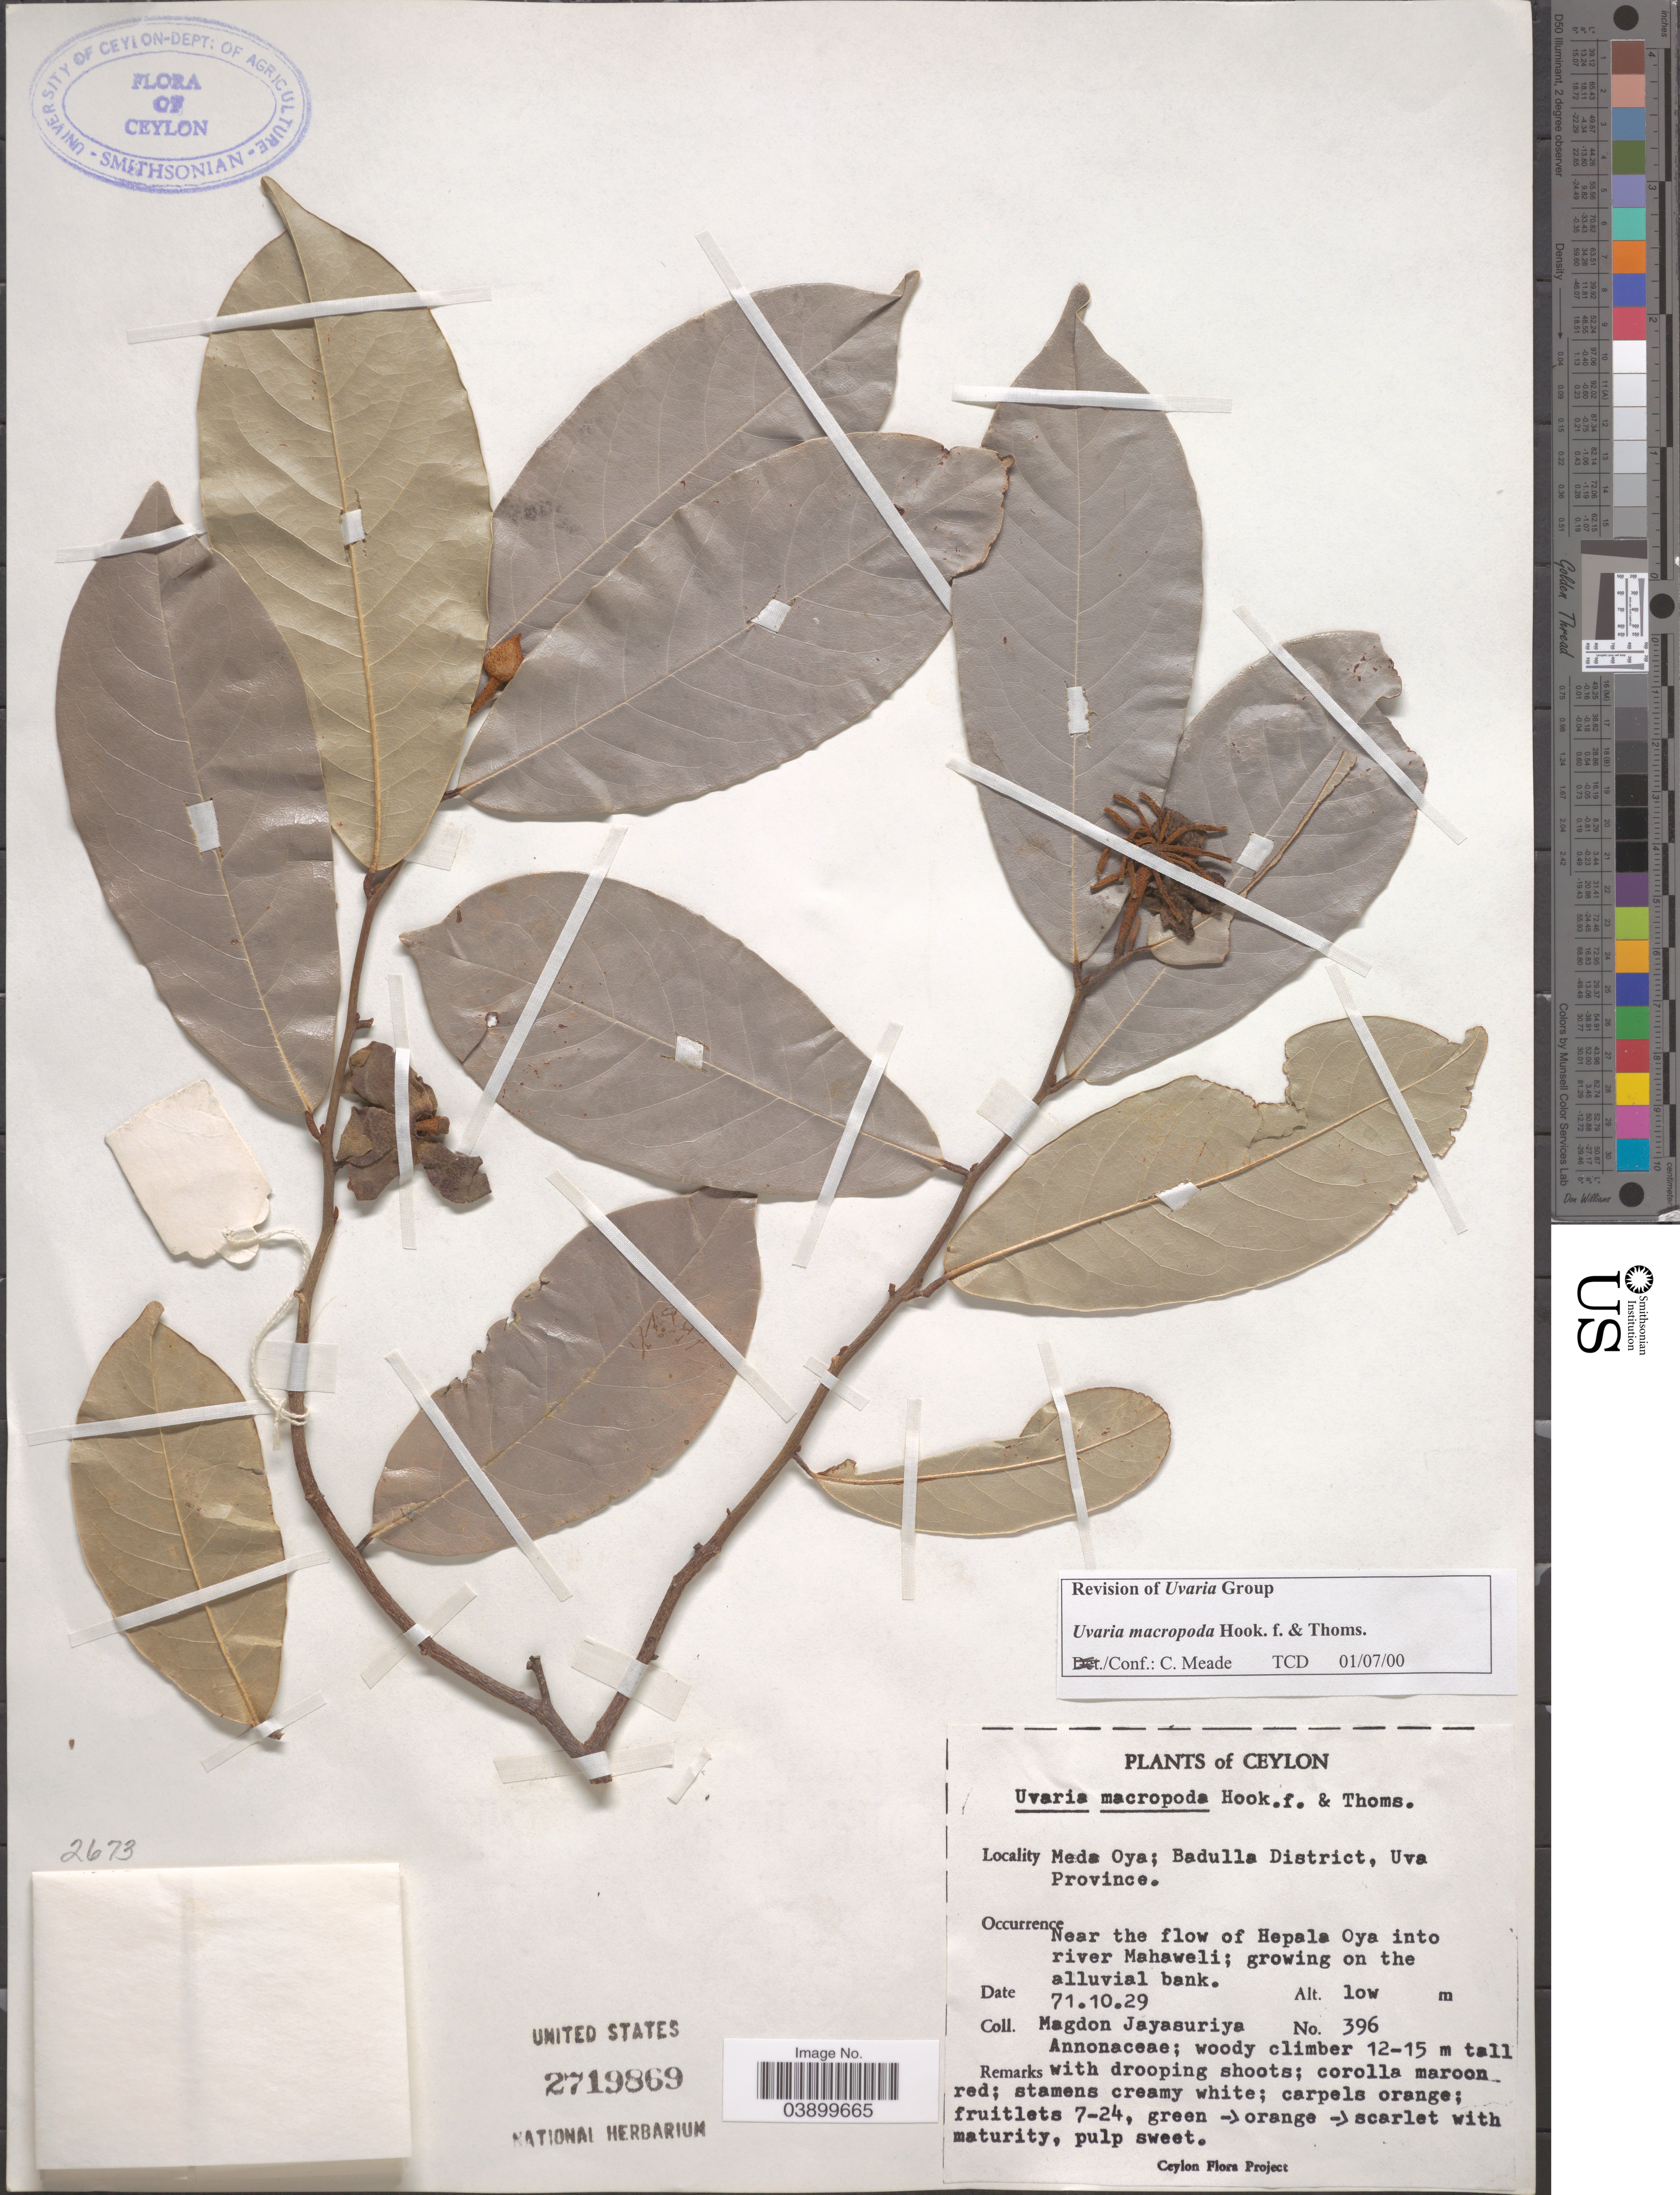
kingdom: Plantae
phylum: Tracheophyta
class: Magnoliopsida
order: Magnoliales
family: Annonaceae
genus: Uvaria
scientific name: Uvaria macropoda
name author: Hook. f. & Thomson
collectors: A. H. Jayasuriya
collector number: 396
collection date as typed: Transcribed d/m/y: 29/10/71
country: Sri Lanka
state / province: Uva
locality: Ceylon. Meda Oya; Badula District. Near the flow of Hepala Oya into river Mahaweli.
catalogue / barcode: US 2719869